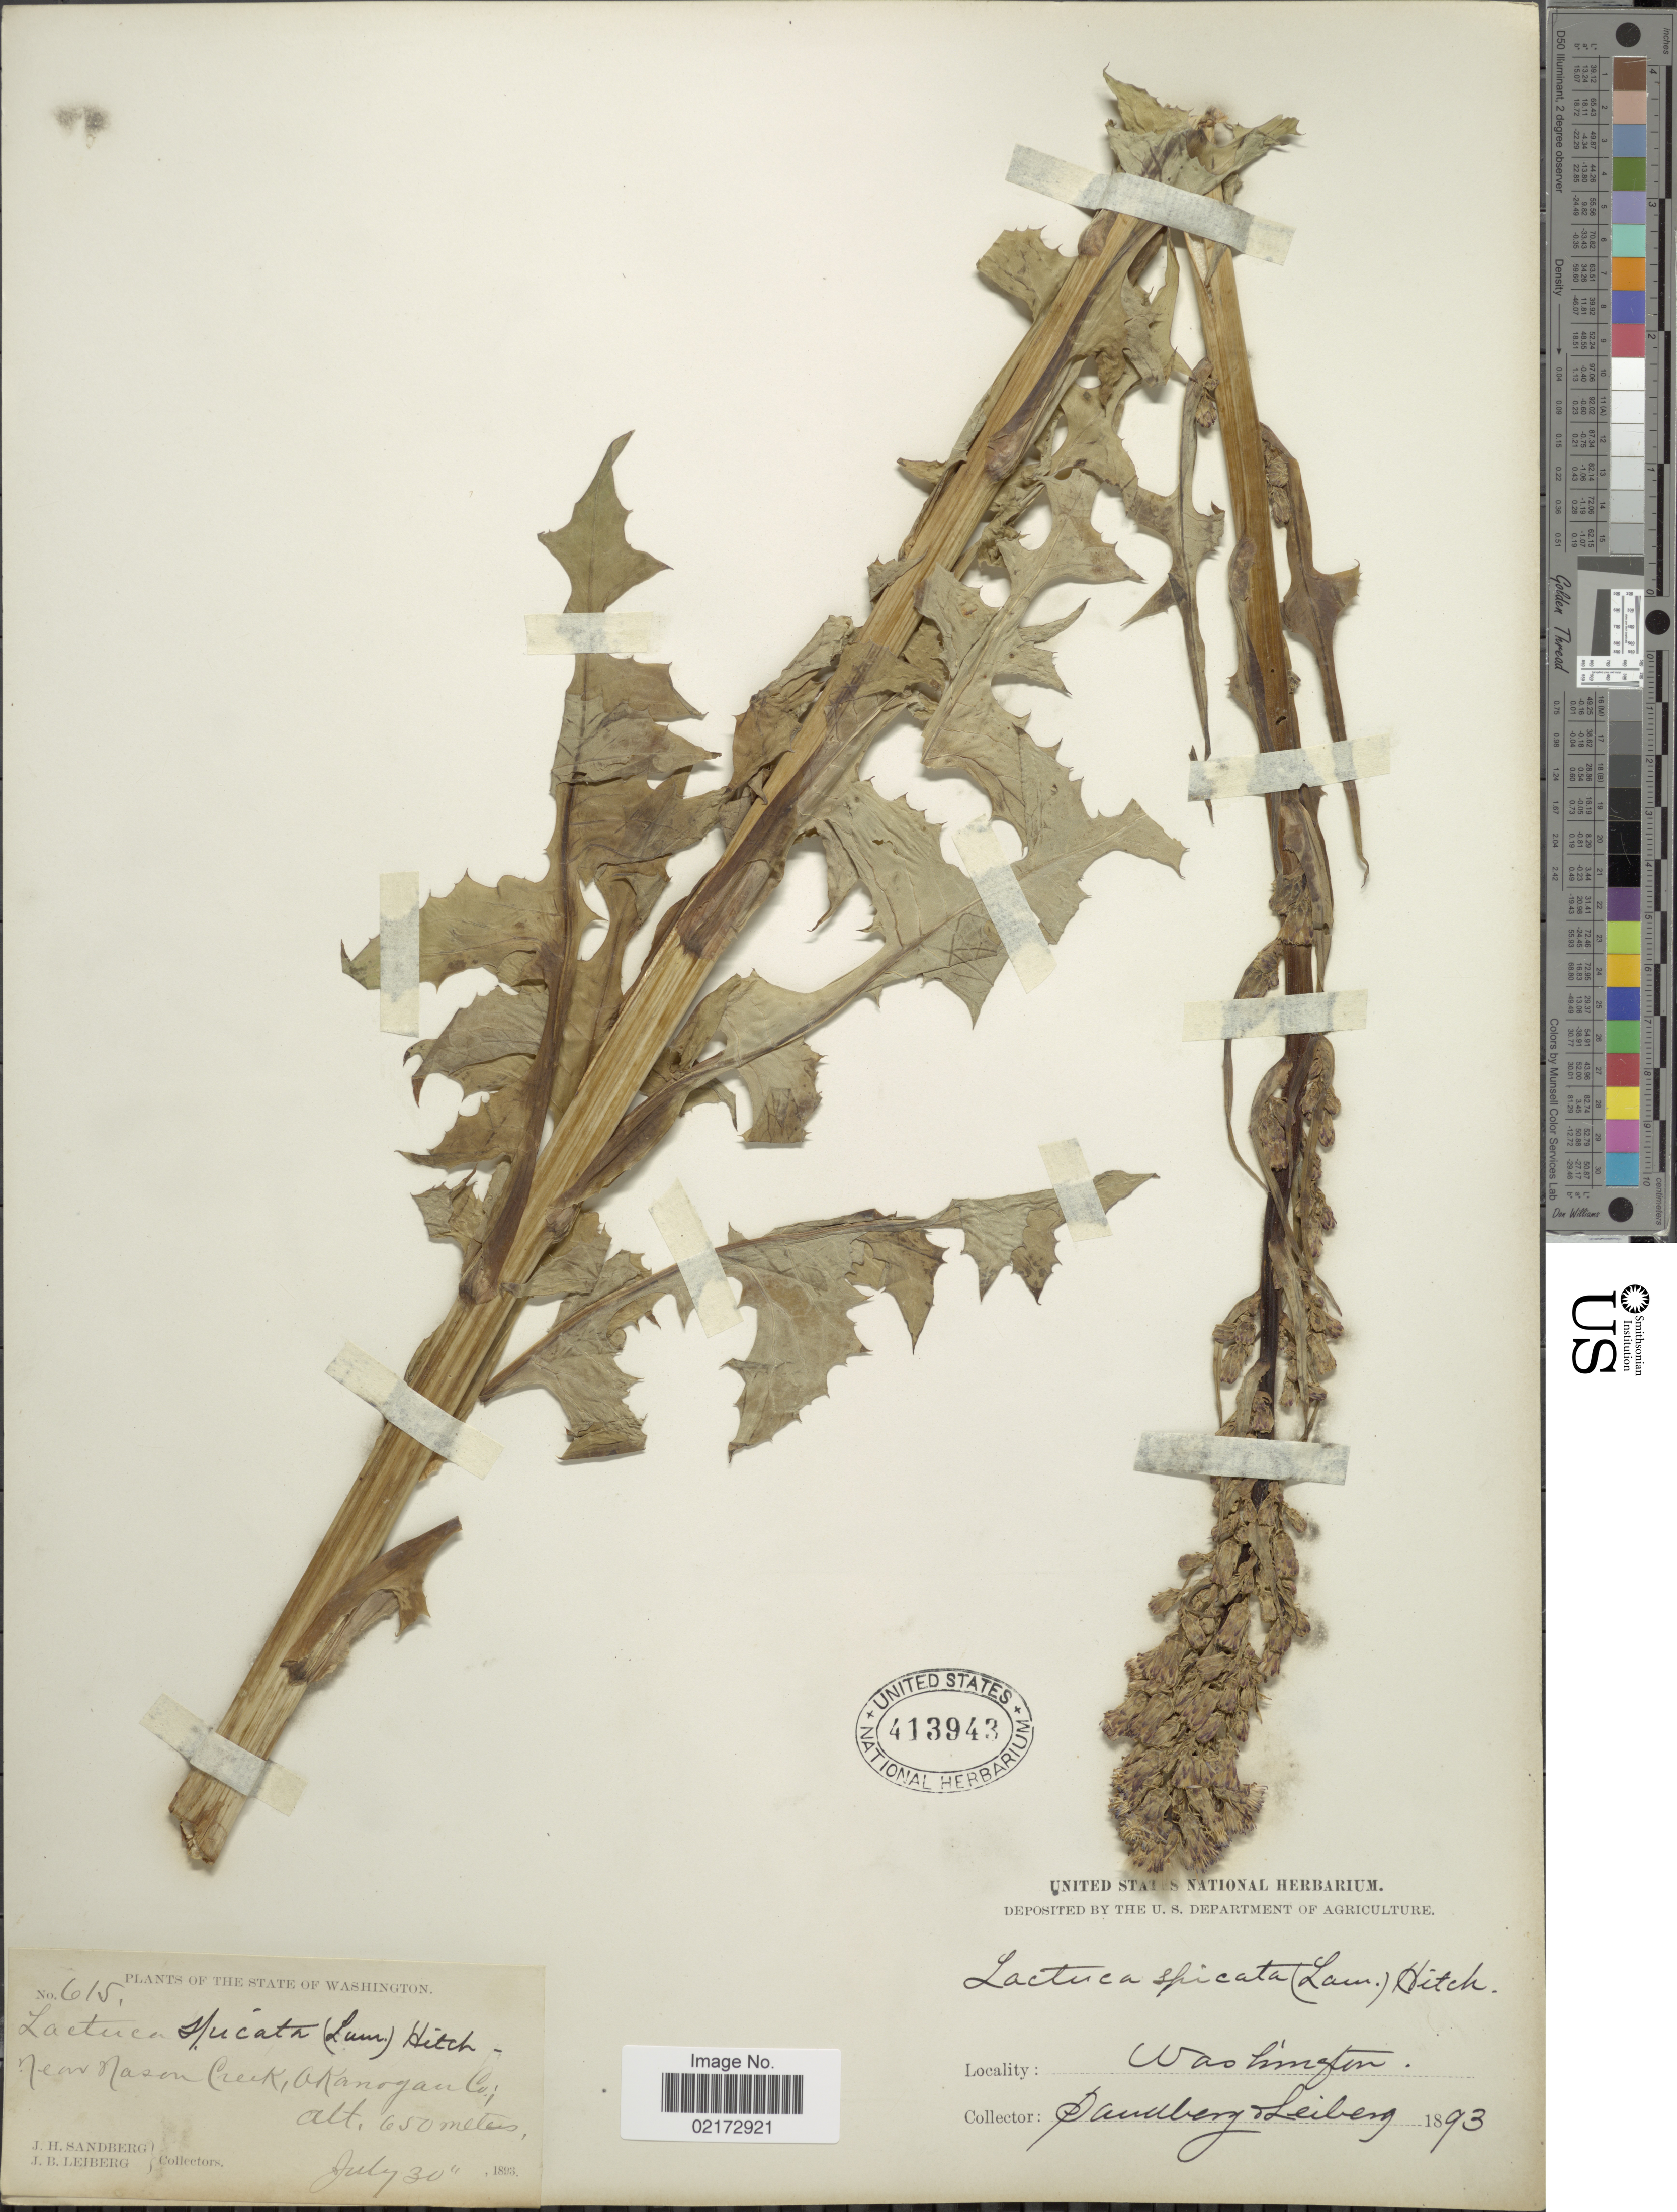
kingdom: Plantae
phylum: Tracheophyta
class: Magnoliopsida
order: Asterales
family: Asteraceae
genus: Lactuca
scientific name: Lactuca biennis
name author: (Moench) Fernald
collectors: J. H. Sandberg & J. B. Leiberg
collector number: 615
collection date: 1893-07-30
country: United States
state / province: Washington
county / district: Okanogan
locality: Near Nason Creek, Akanogan Co.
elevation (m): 650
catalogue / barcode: US 413943